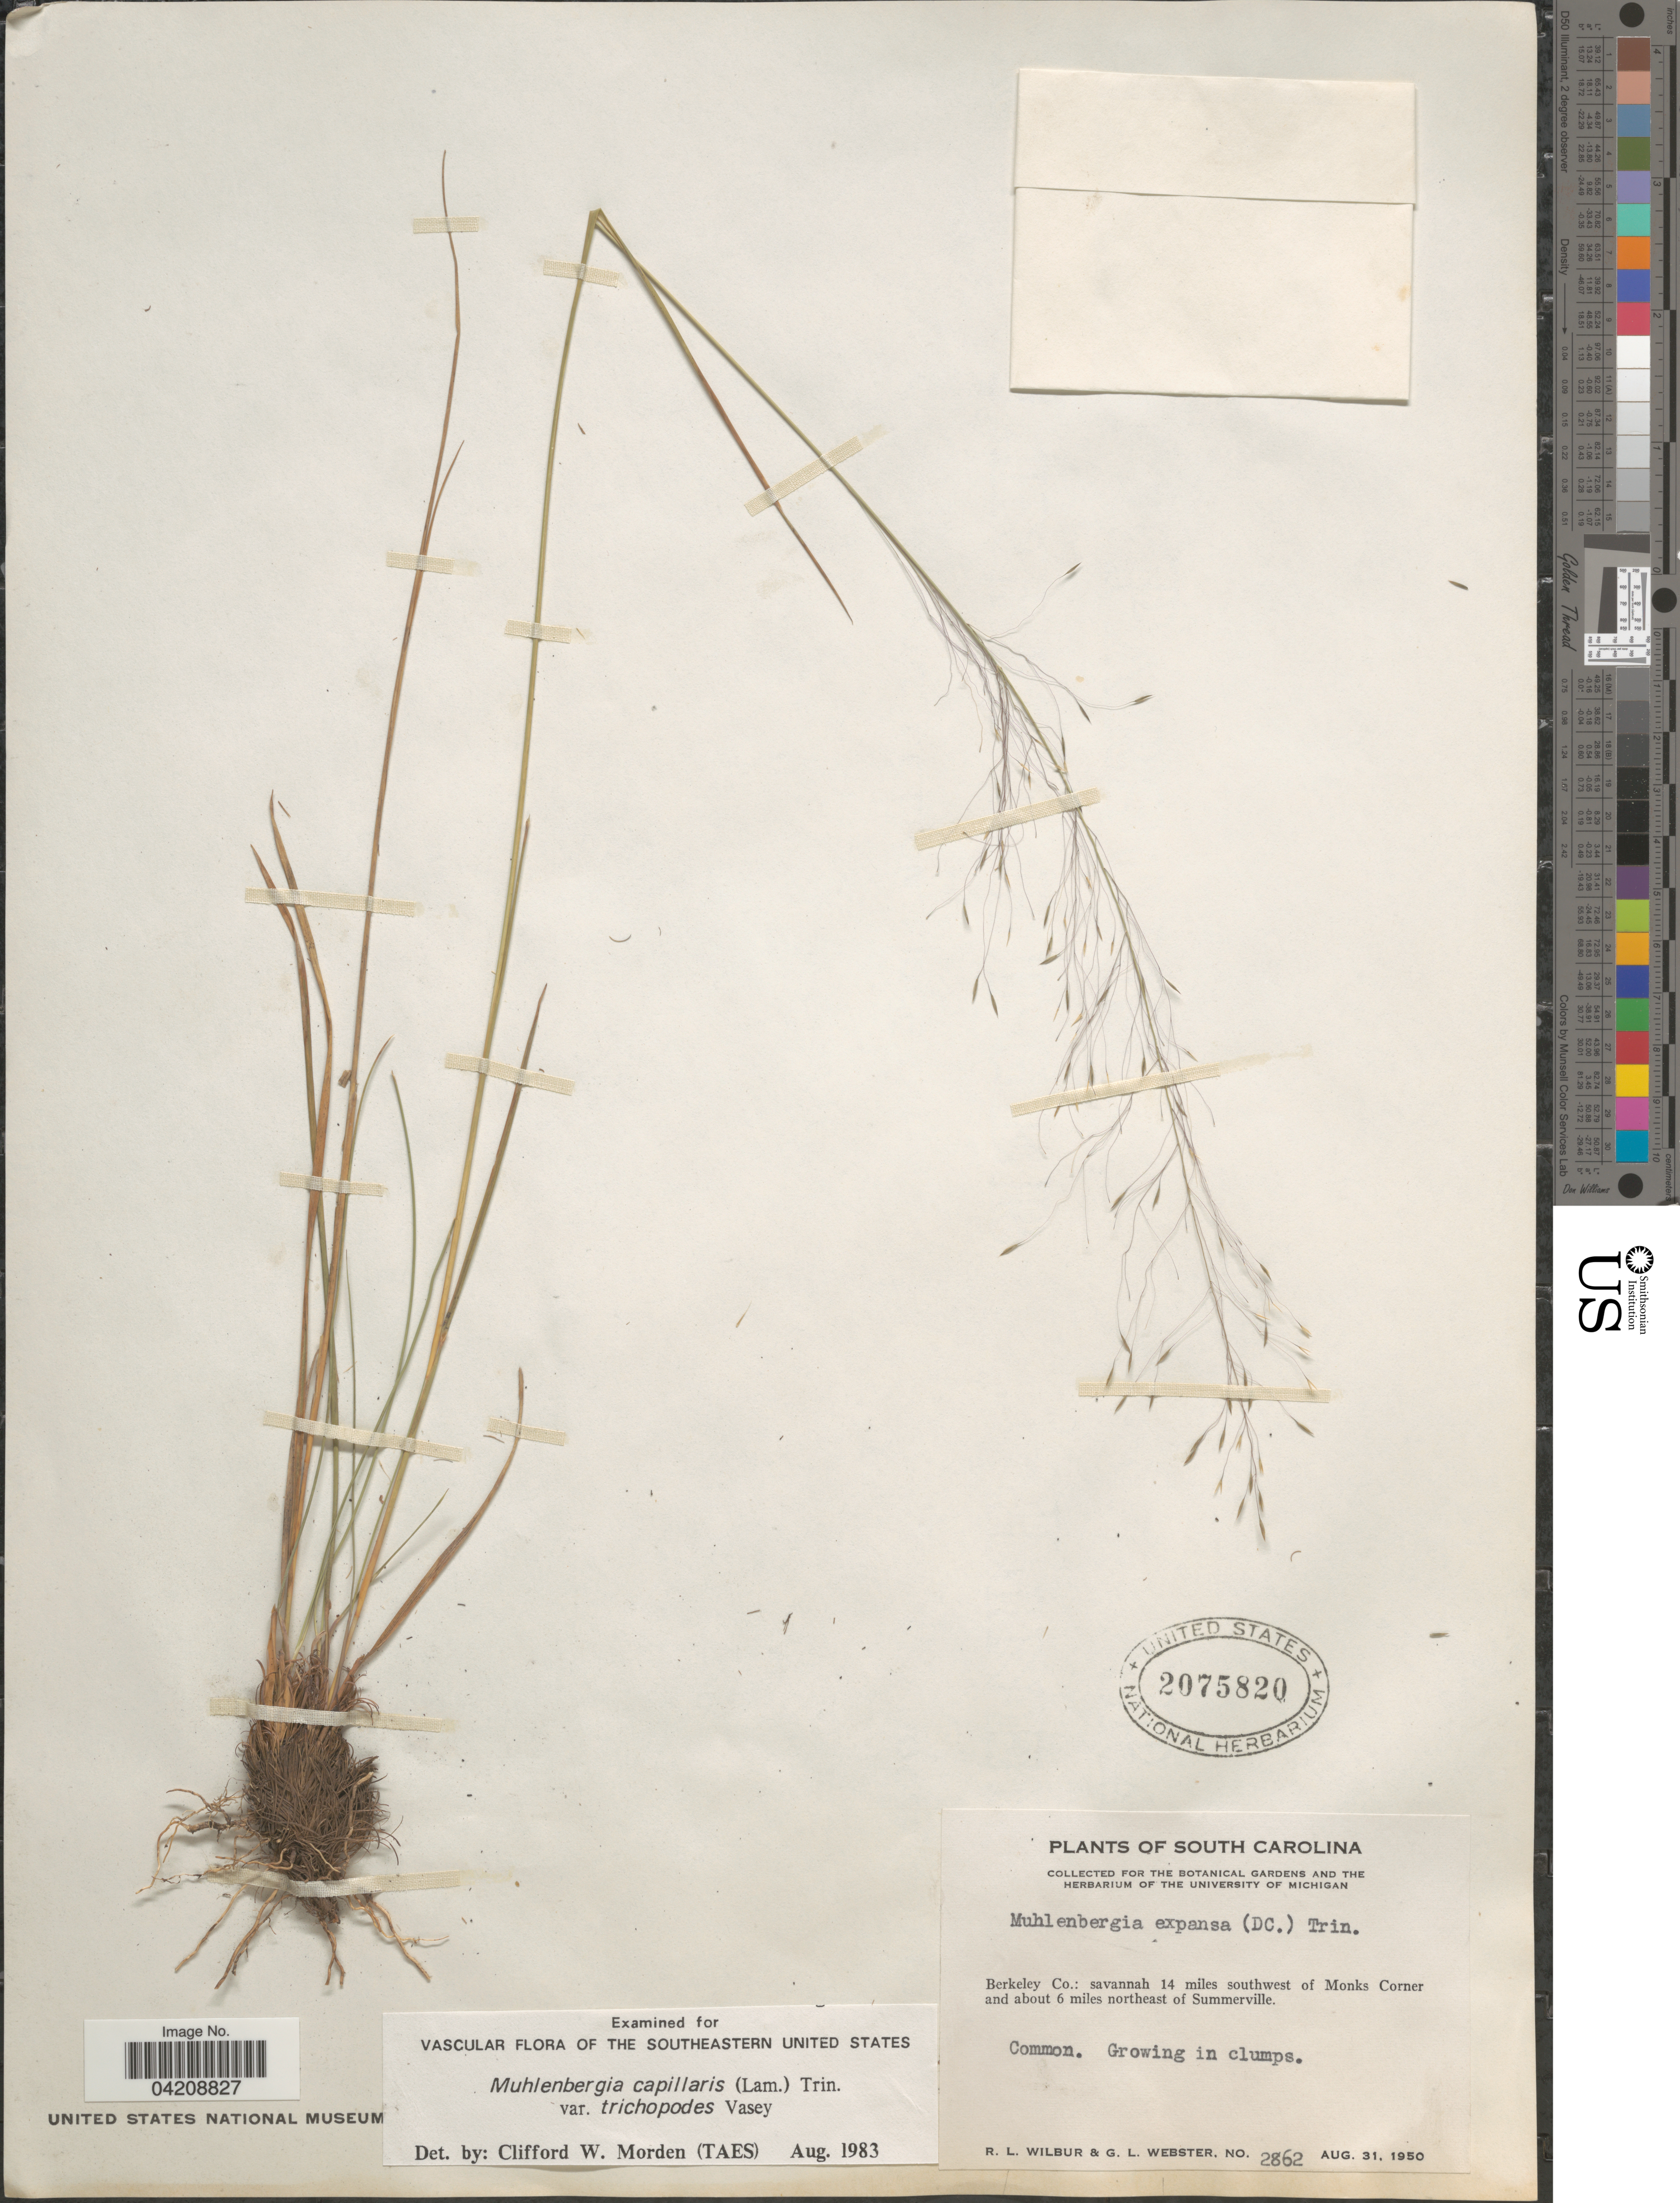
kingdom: Plantae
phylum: Tracheophyta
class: Liliopsida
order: Poales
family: Poaceae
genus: Muhlenbergia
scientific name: Muhlenbergia expansa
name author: Trin.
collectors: R. L. Wilbur & G. L. Webster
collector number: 2862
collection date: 1950-08-31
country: United States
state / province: South Carolina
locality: Berkeley Co.: savannah 14 miles southwest of Monks Corner and about 6 miles northeast of Summerville.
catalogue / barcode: US 2075820